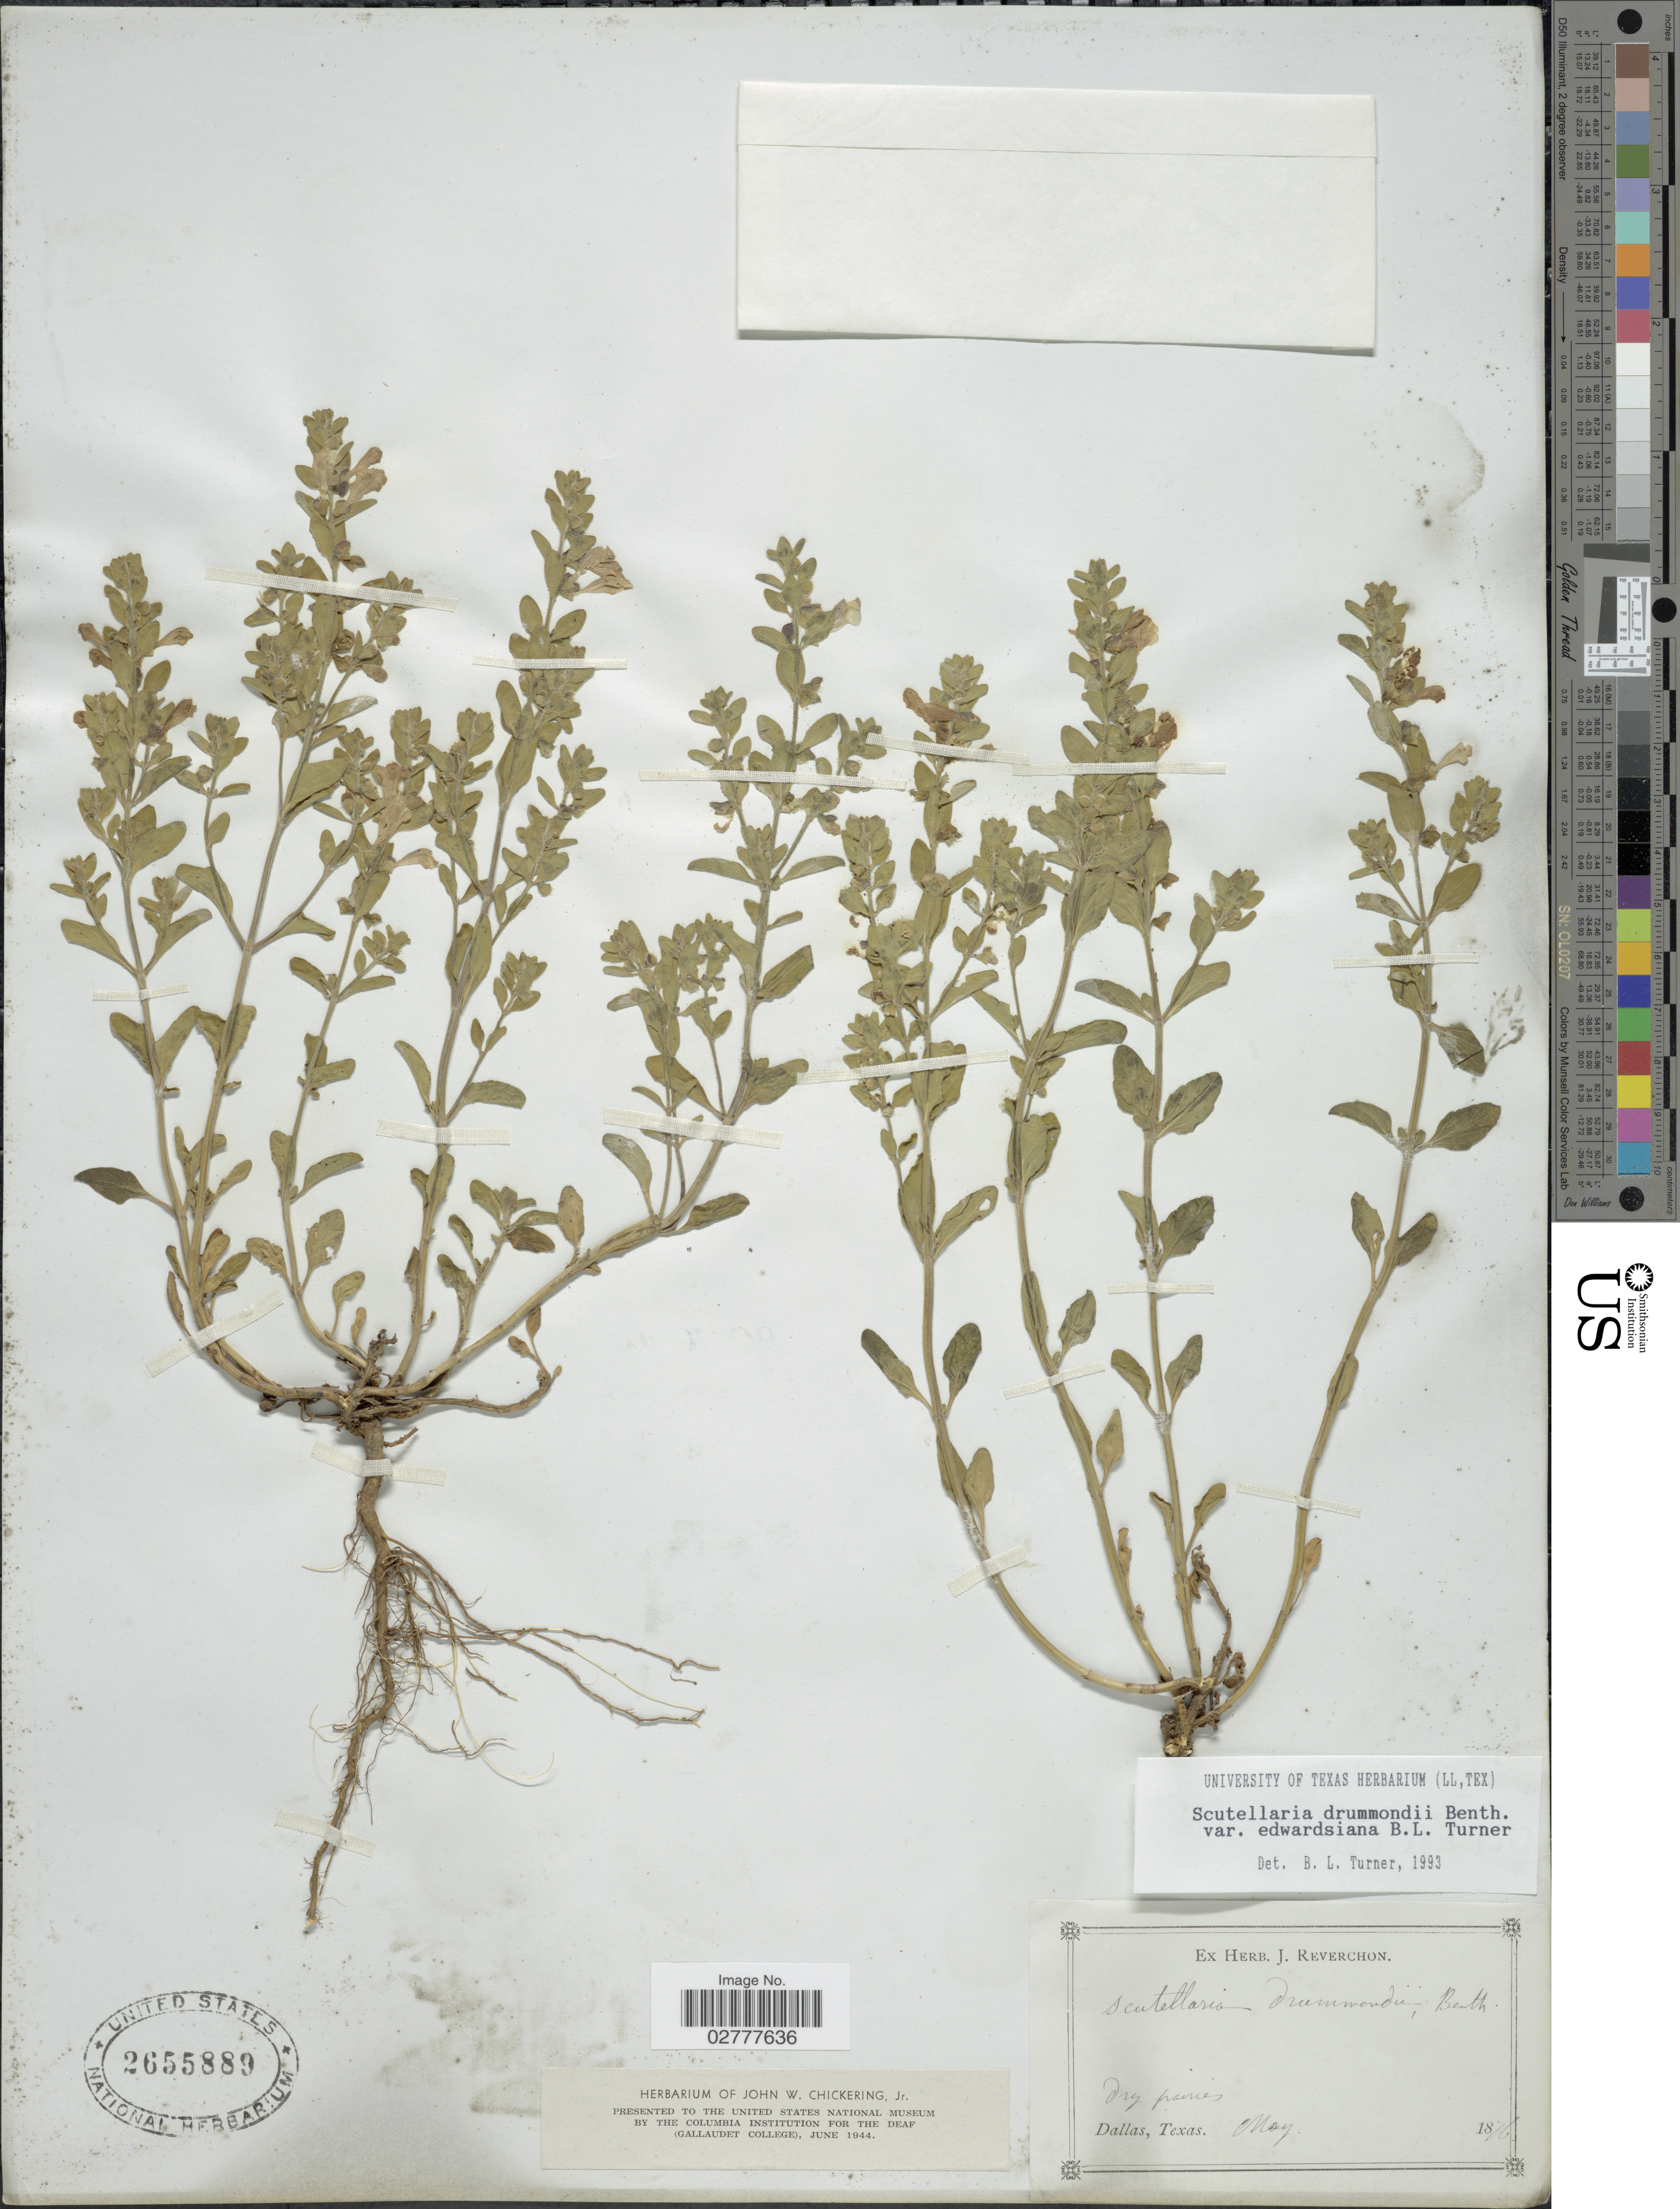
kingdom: Plantae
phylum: Tracheophyta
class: Magnoliopsida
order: Lamiales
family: Lamiaceae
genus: Scutellaria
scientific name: Scutellaria drummondii var. edwardsiana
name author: Benth.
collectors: ex herb. J. Reverchon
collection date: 1876-05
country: United States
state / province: Texas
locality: Dallas.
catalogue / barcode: US 2655889